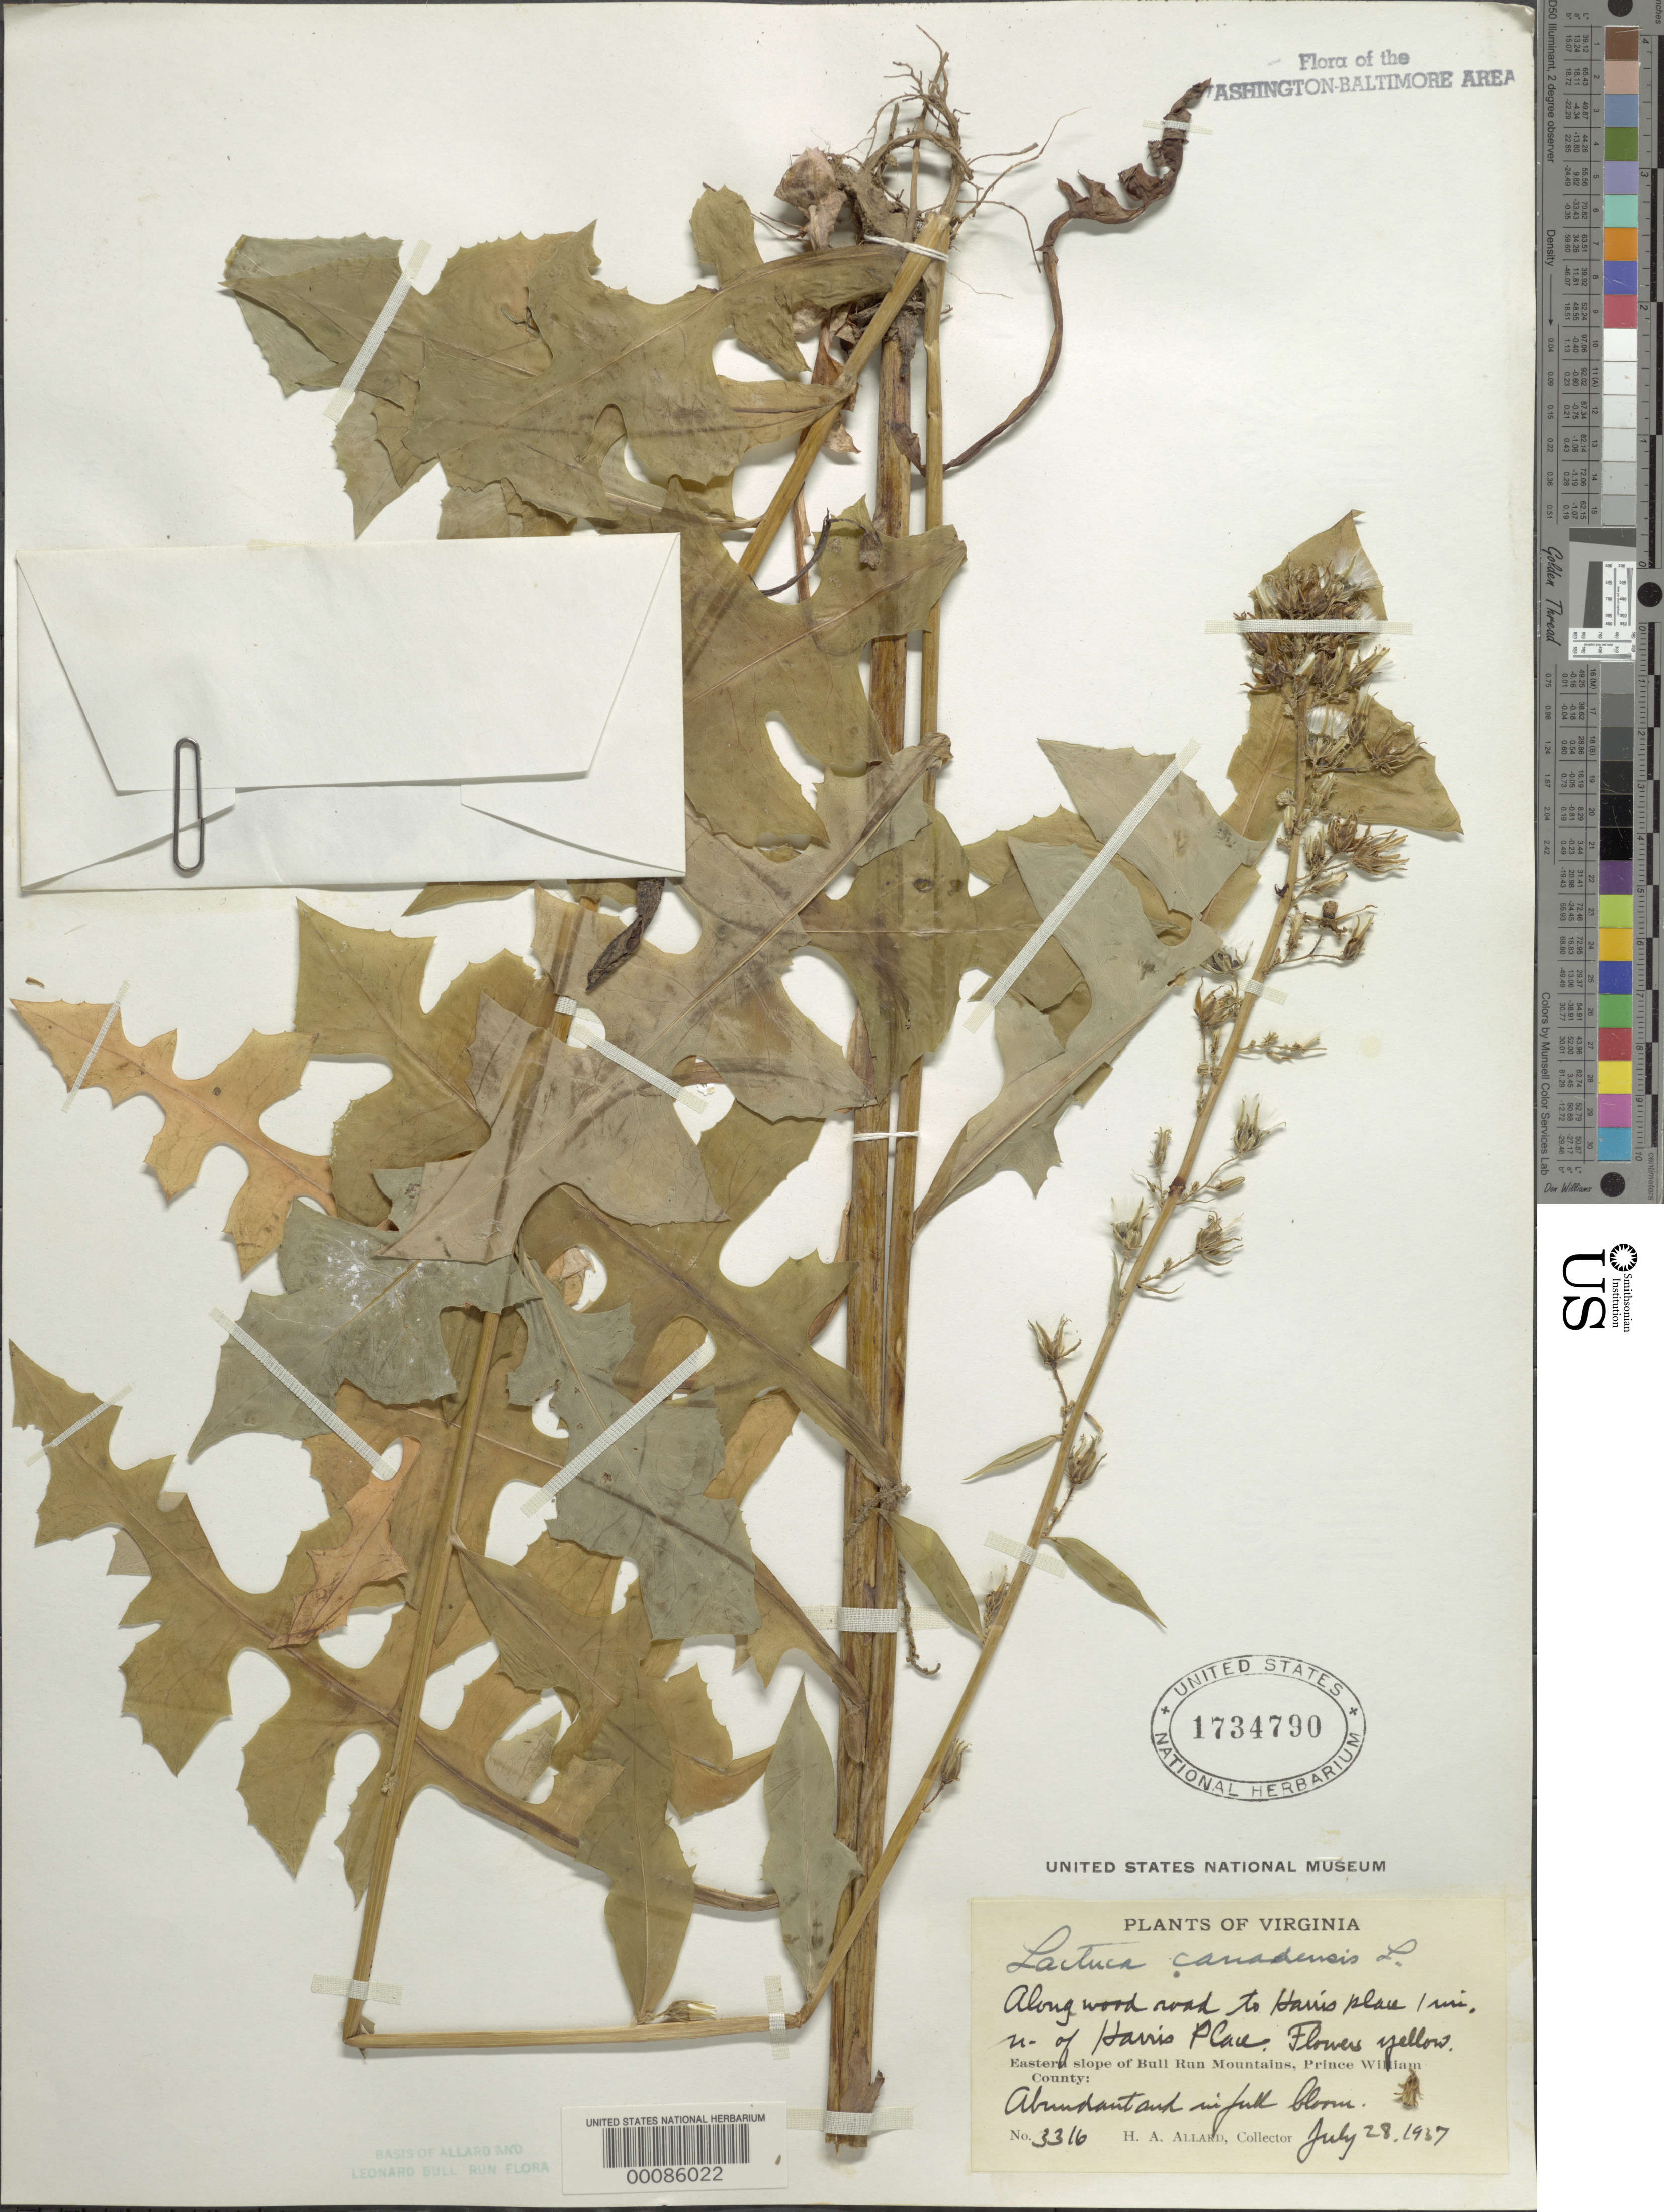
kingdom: Plantae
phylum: Tracheophyta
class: Magnoliopsida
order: Asterales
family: Asteraceae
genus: Lactuca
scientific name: Lactuca canadensis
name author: L.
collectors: H. A. Allard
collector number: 3316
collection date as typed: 28 Jul 1937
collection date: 1937-07-28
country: United States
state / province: Virginia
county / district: Prince William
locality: North of Harris place north of Hopewell Gap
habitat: Wood road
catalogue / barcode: US 1734790